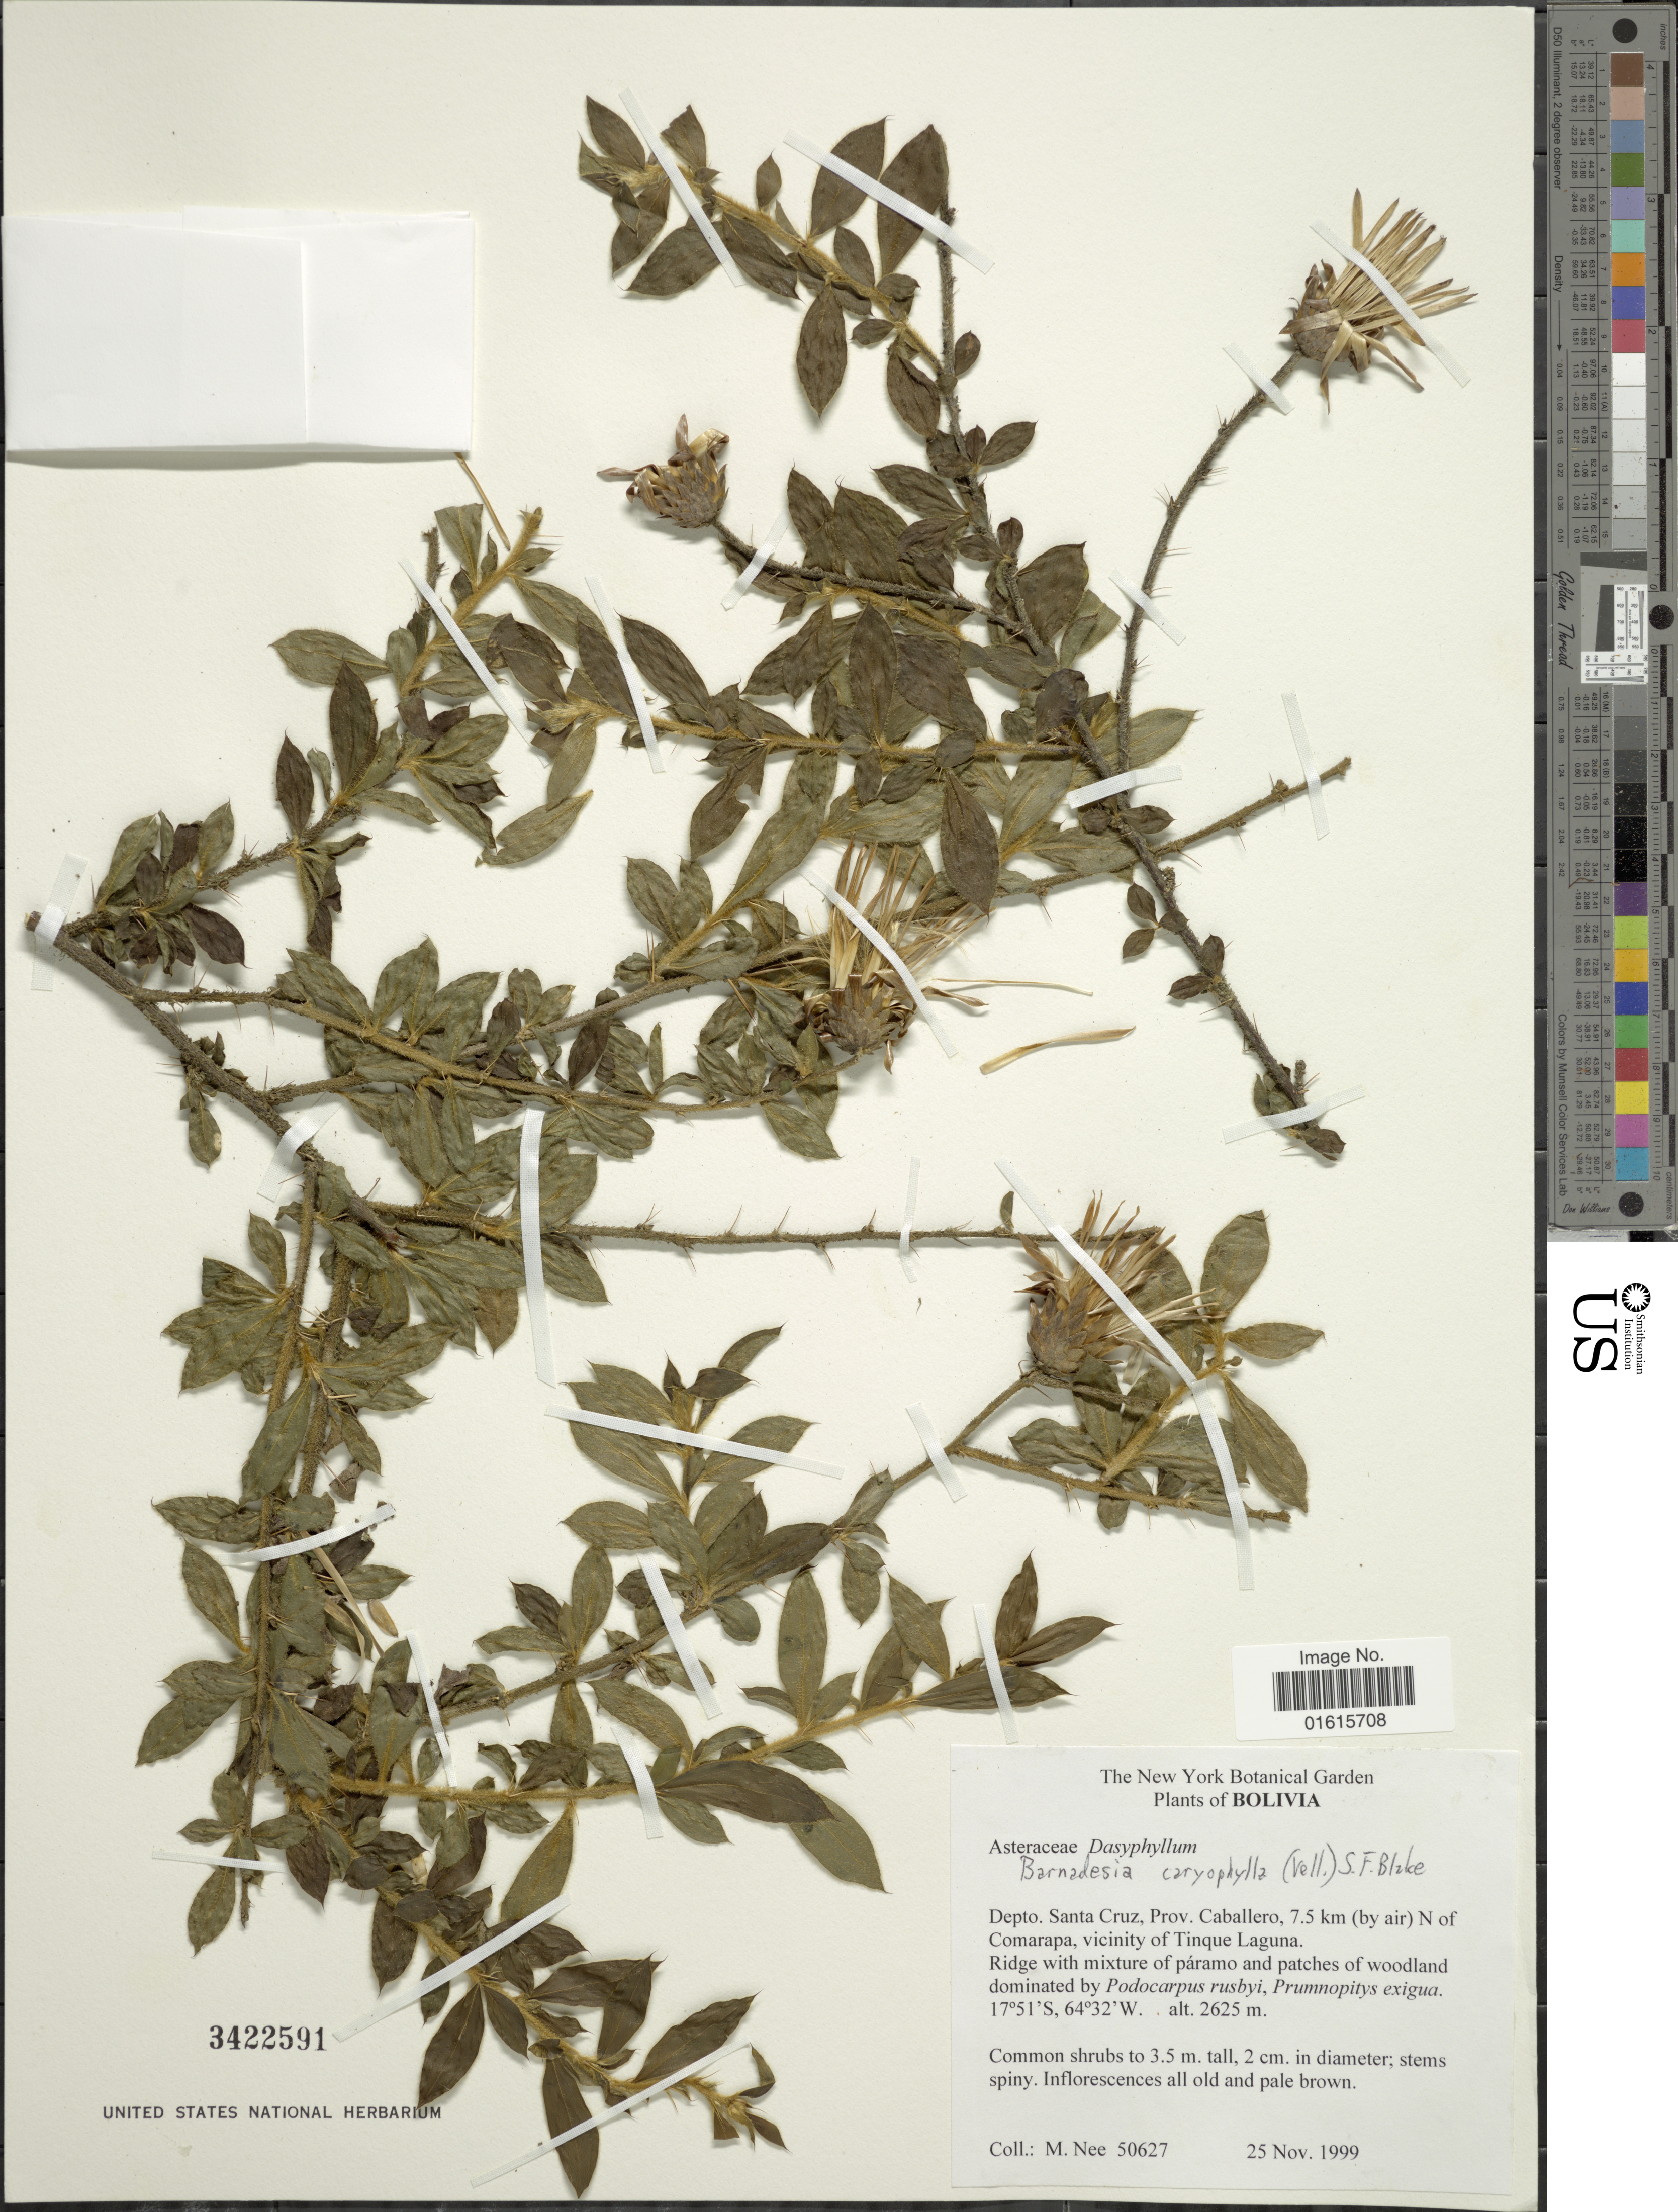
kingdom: Plantae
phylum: Tracheophyta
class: Magnoliopsida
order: Asterales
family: Asteraceae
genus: Barnadesia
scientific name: Barnadesia caryophylla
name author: (Vell.) S.F. Blake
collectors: M. Nee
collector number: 50627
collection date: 1999-11-25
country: Bolivia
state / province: Santa Cruz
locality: Prov. Caballero, 7.5 km (by air) N of Comarapa, vicinity of Tinque Laguna.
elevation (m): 2625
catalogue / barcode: US 3422591